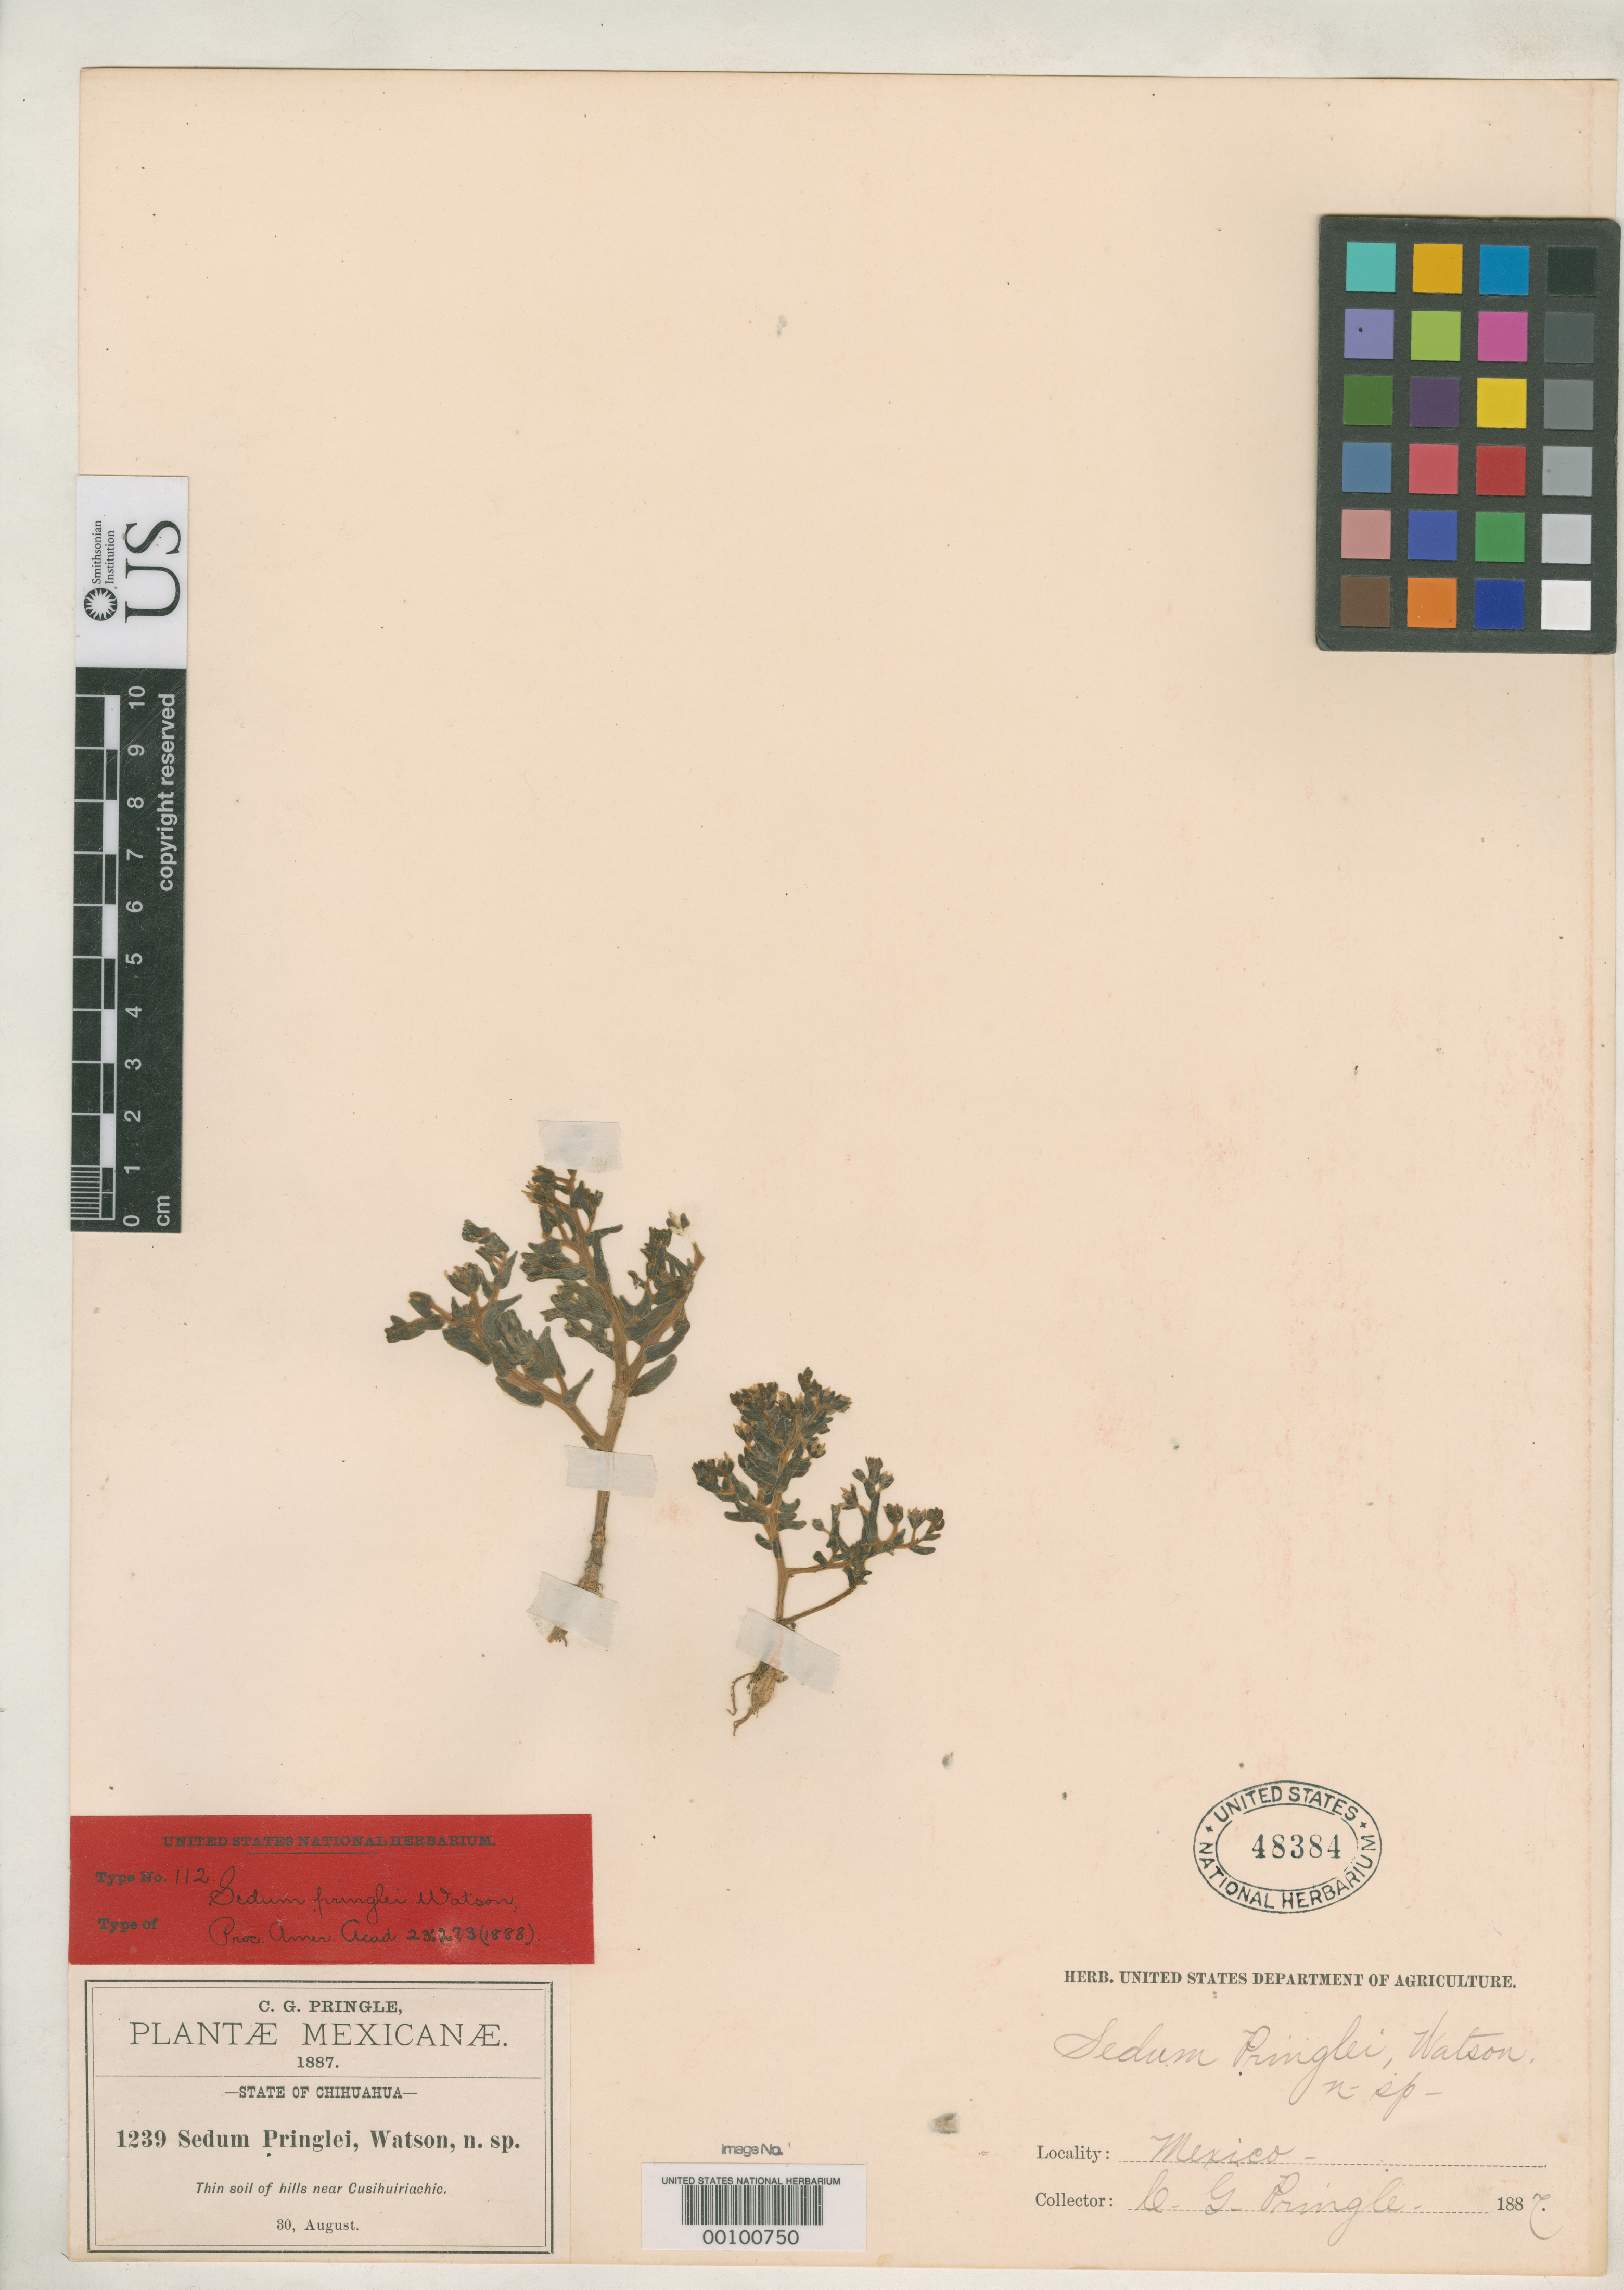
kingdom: Plantae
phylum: Tracheophyta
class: Magnoliopsida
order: Saxifragales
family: Crassulaceae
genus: Sedum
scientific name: Sedum pringlei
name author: S. Watson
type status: Isotype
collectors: C. G. Pringle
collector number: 1239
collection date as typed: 30 Aug 1887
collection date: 1887-08-30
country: Mexico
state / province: Chihuahua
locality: Near Cusihuiriachic.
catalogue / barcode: US 48384